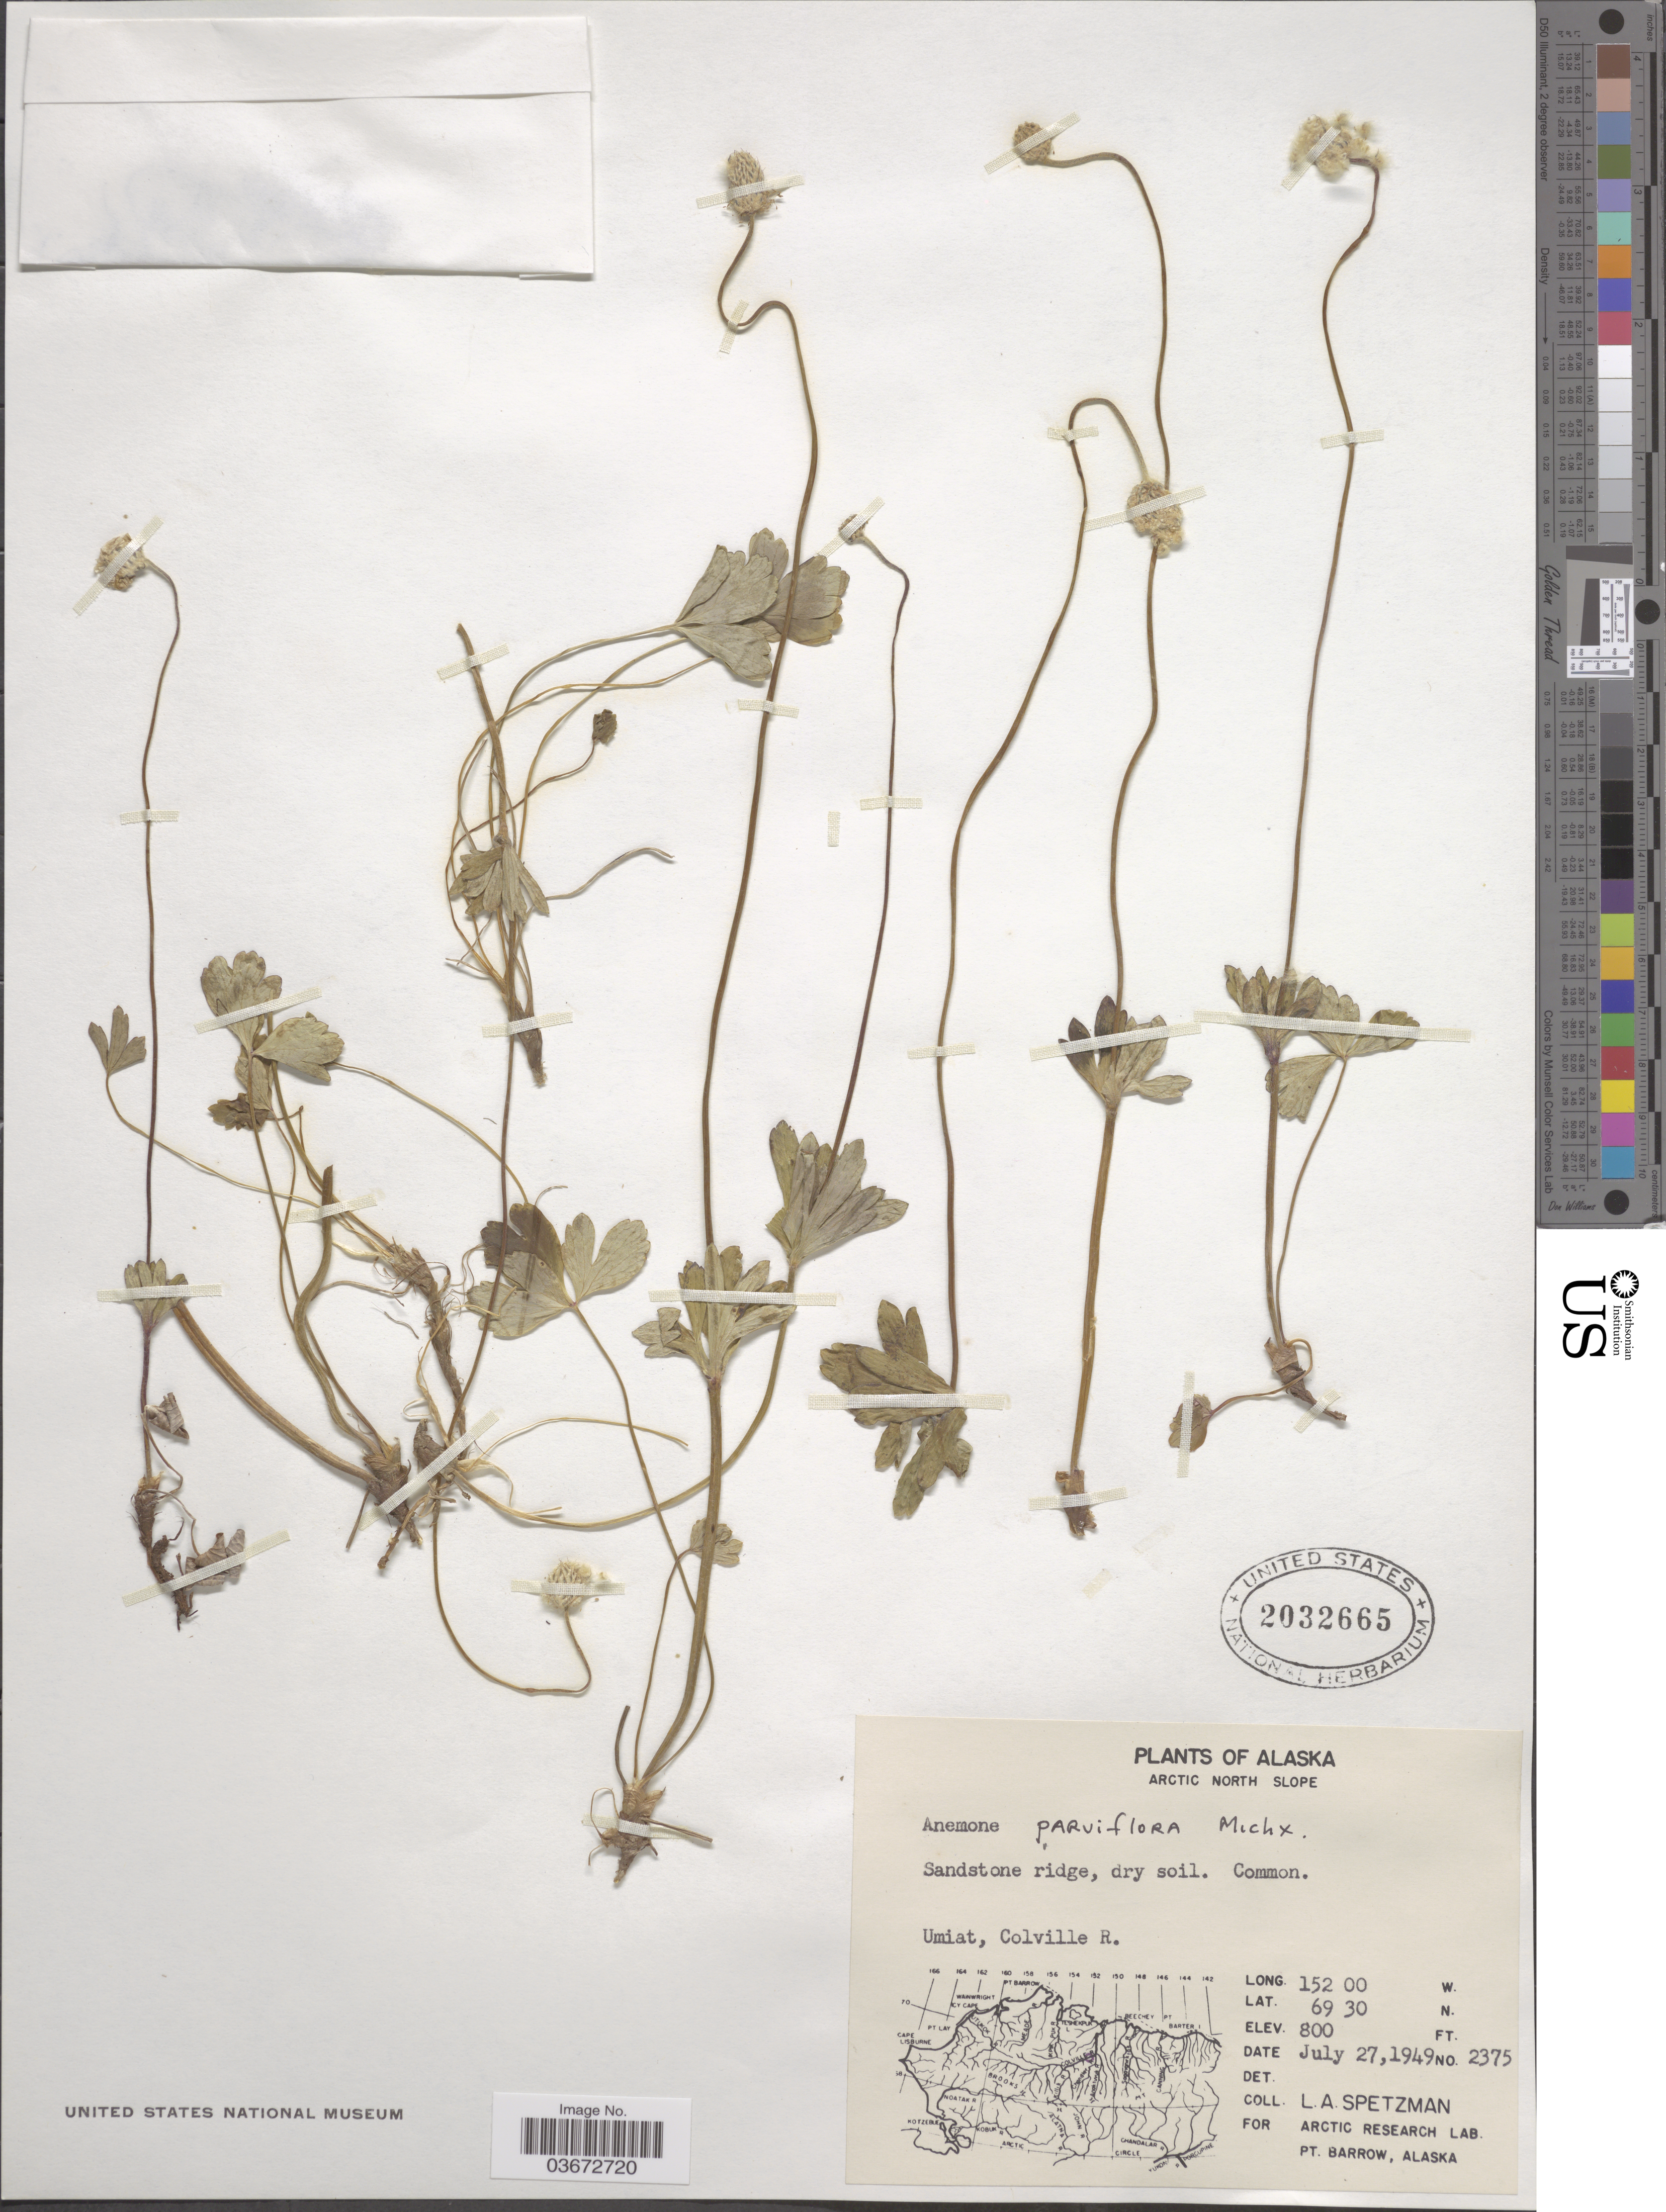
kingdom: Plantae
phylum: Tracheophyta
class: Magnoliopsida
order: Ranunculales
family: Ranunculaceae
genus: Anemone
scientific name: Anemone parviflora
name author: Michx.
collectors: L. Spetzman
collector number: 2375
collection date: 1949-07-27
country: United States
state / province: Alaska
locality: Arctic North Slope. Umiat, Colville R.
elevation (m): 244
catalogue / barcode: US 2032665